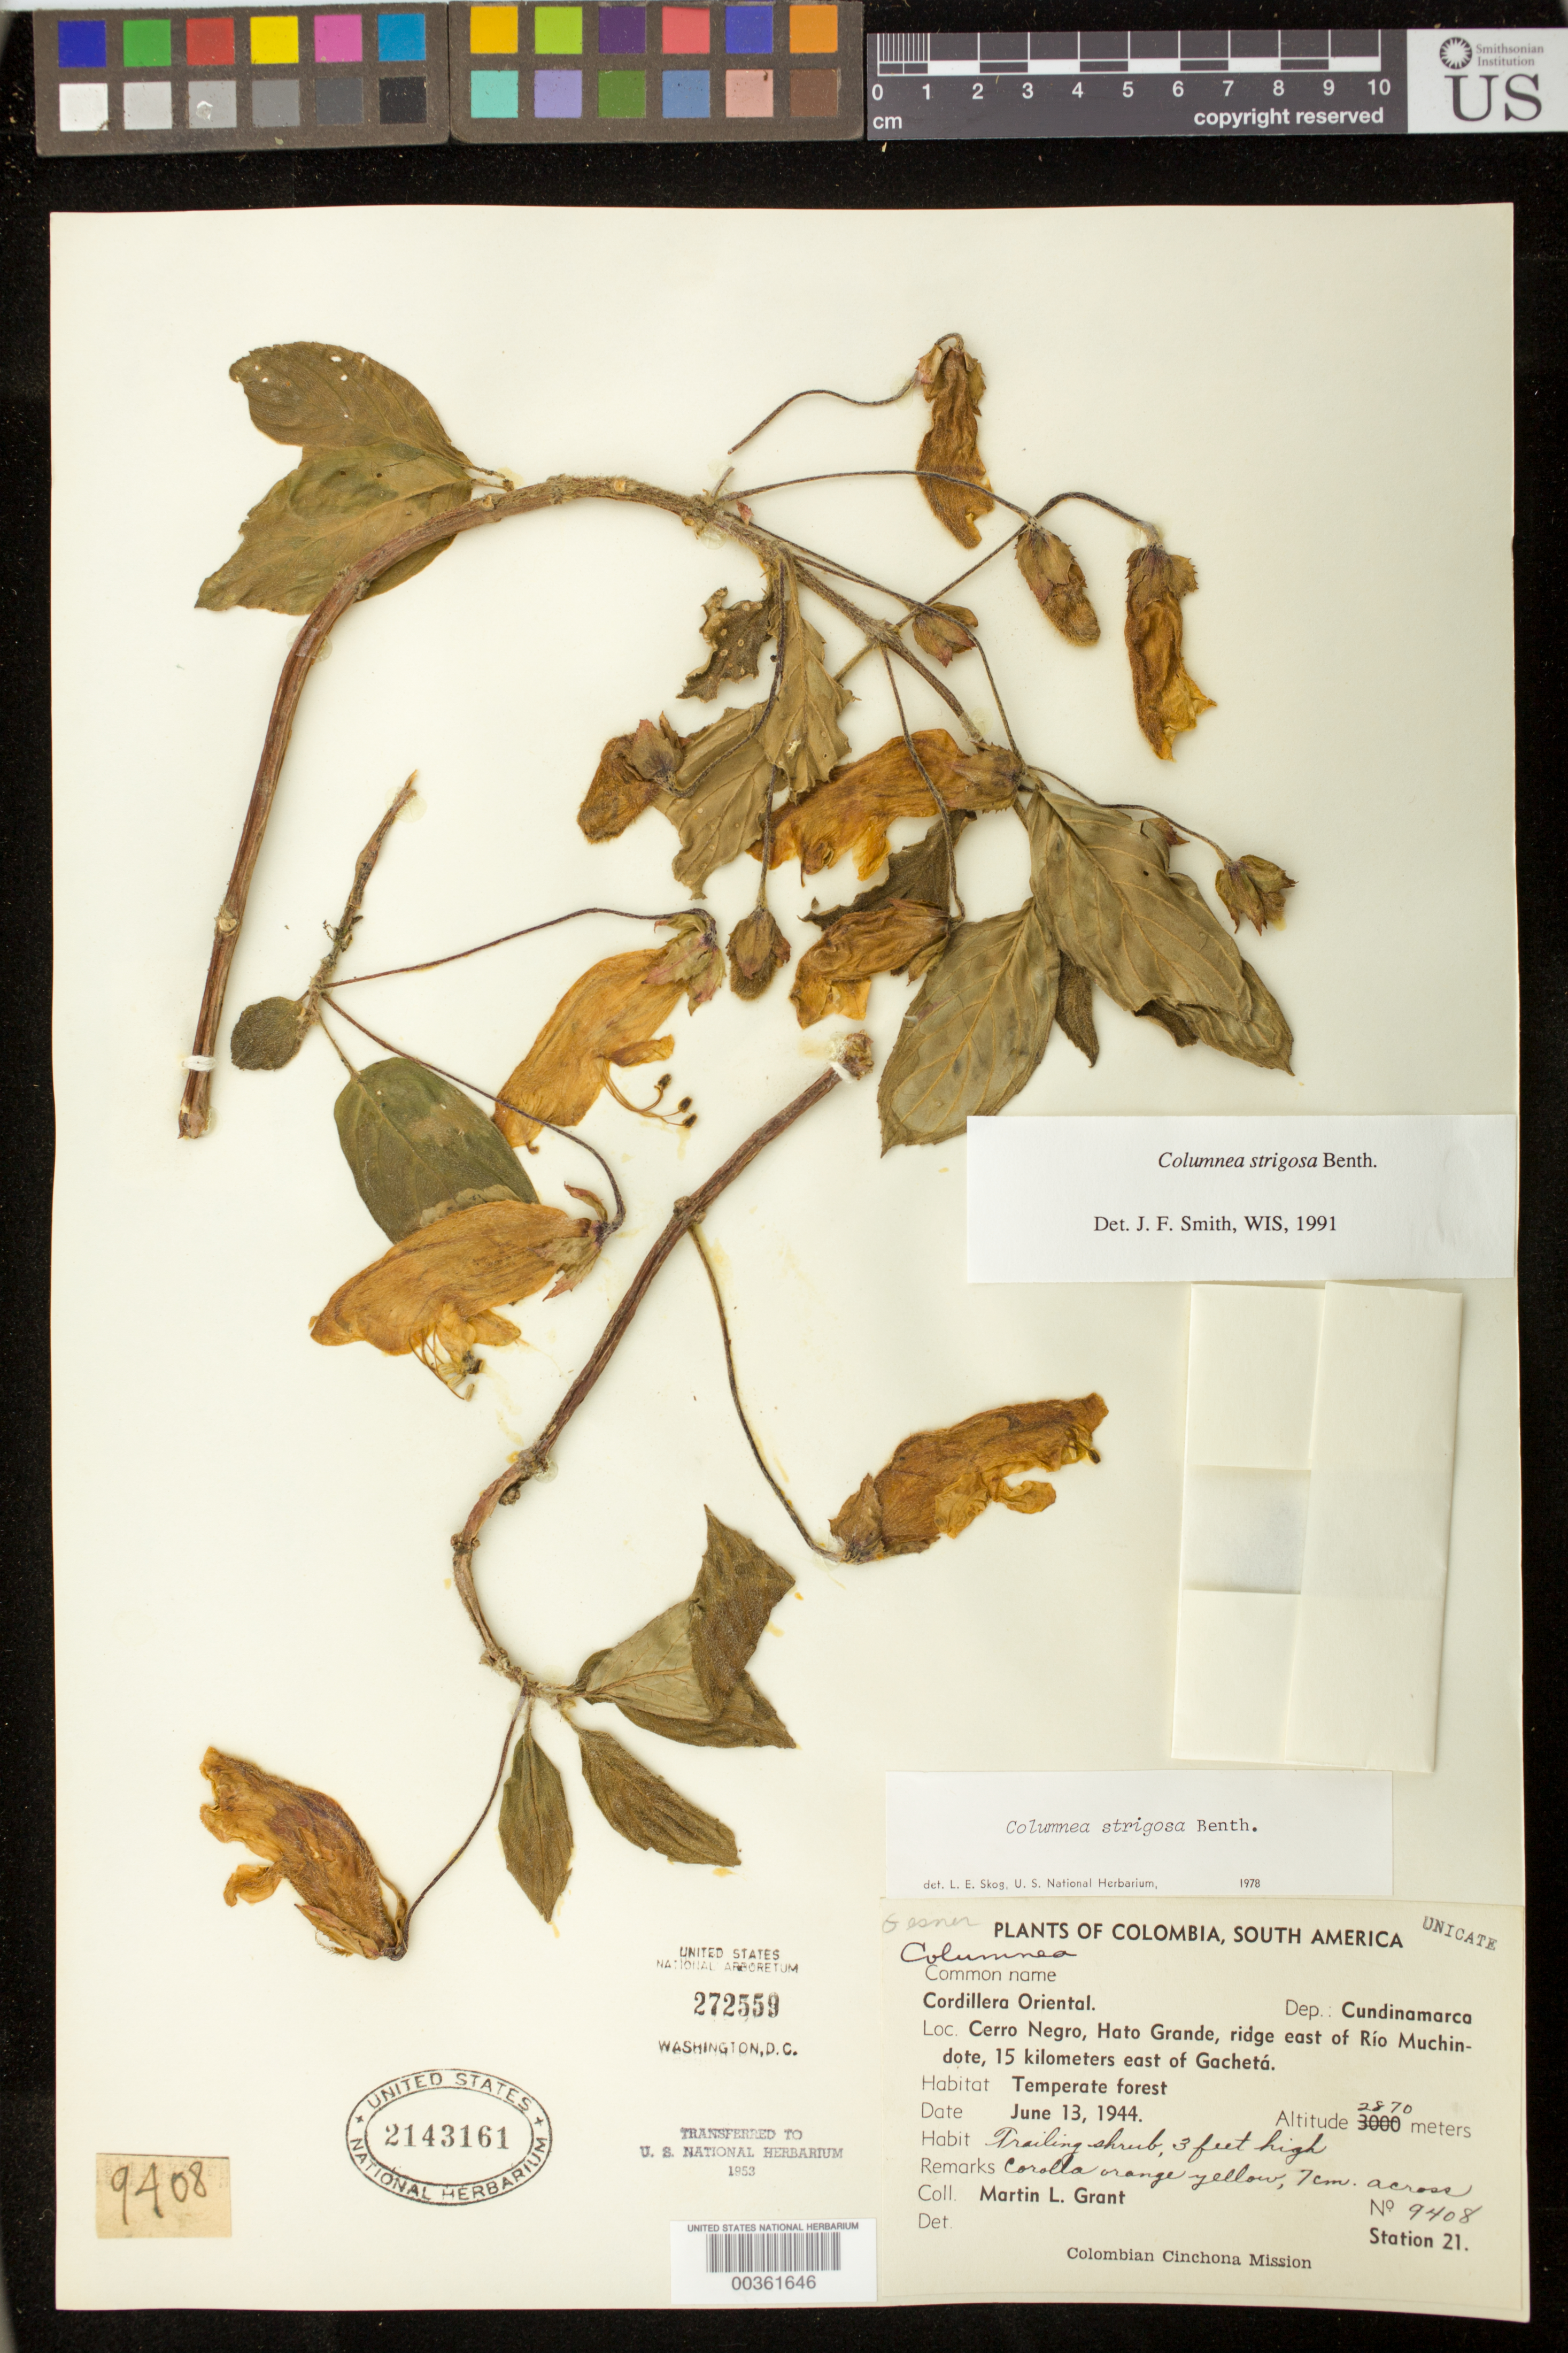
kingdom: Plantae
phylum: Tracheophyta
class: Magnoliopsida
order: Lamiales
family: Gesneriaceae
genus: Columnea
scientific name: Columnea strigosa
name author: Benth.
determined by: Skog, Laurence E.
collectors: M. L. Grant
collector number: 9408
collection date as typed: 13 Jun 1944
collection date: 1944-06-13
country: Colombia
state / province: Cundinamarca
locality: Cordillera Oriental, Cerro Negro, Hato Grande, ridge E of Rio Muchindote, 15 km E of Gacheta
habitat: Temperate forest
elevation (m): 2870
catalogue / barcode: US 2143161